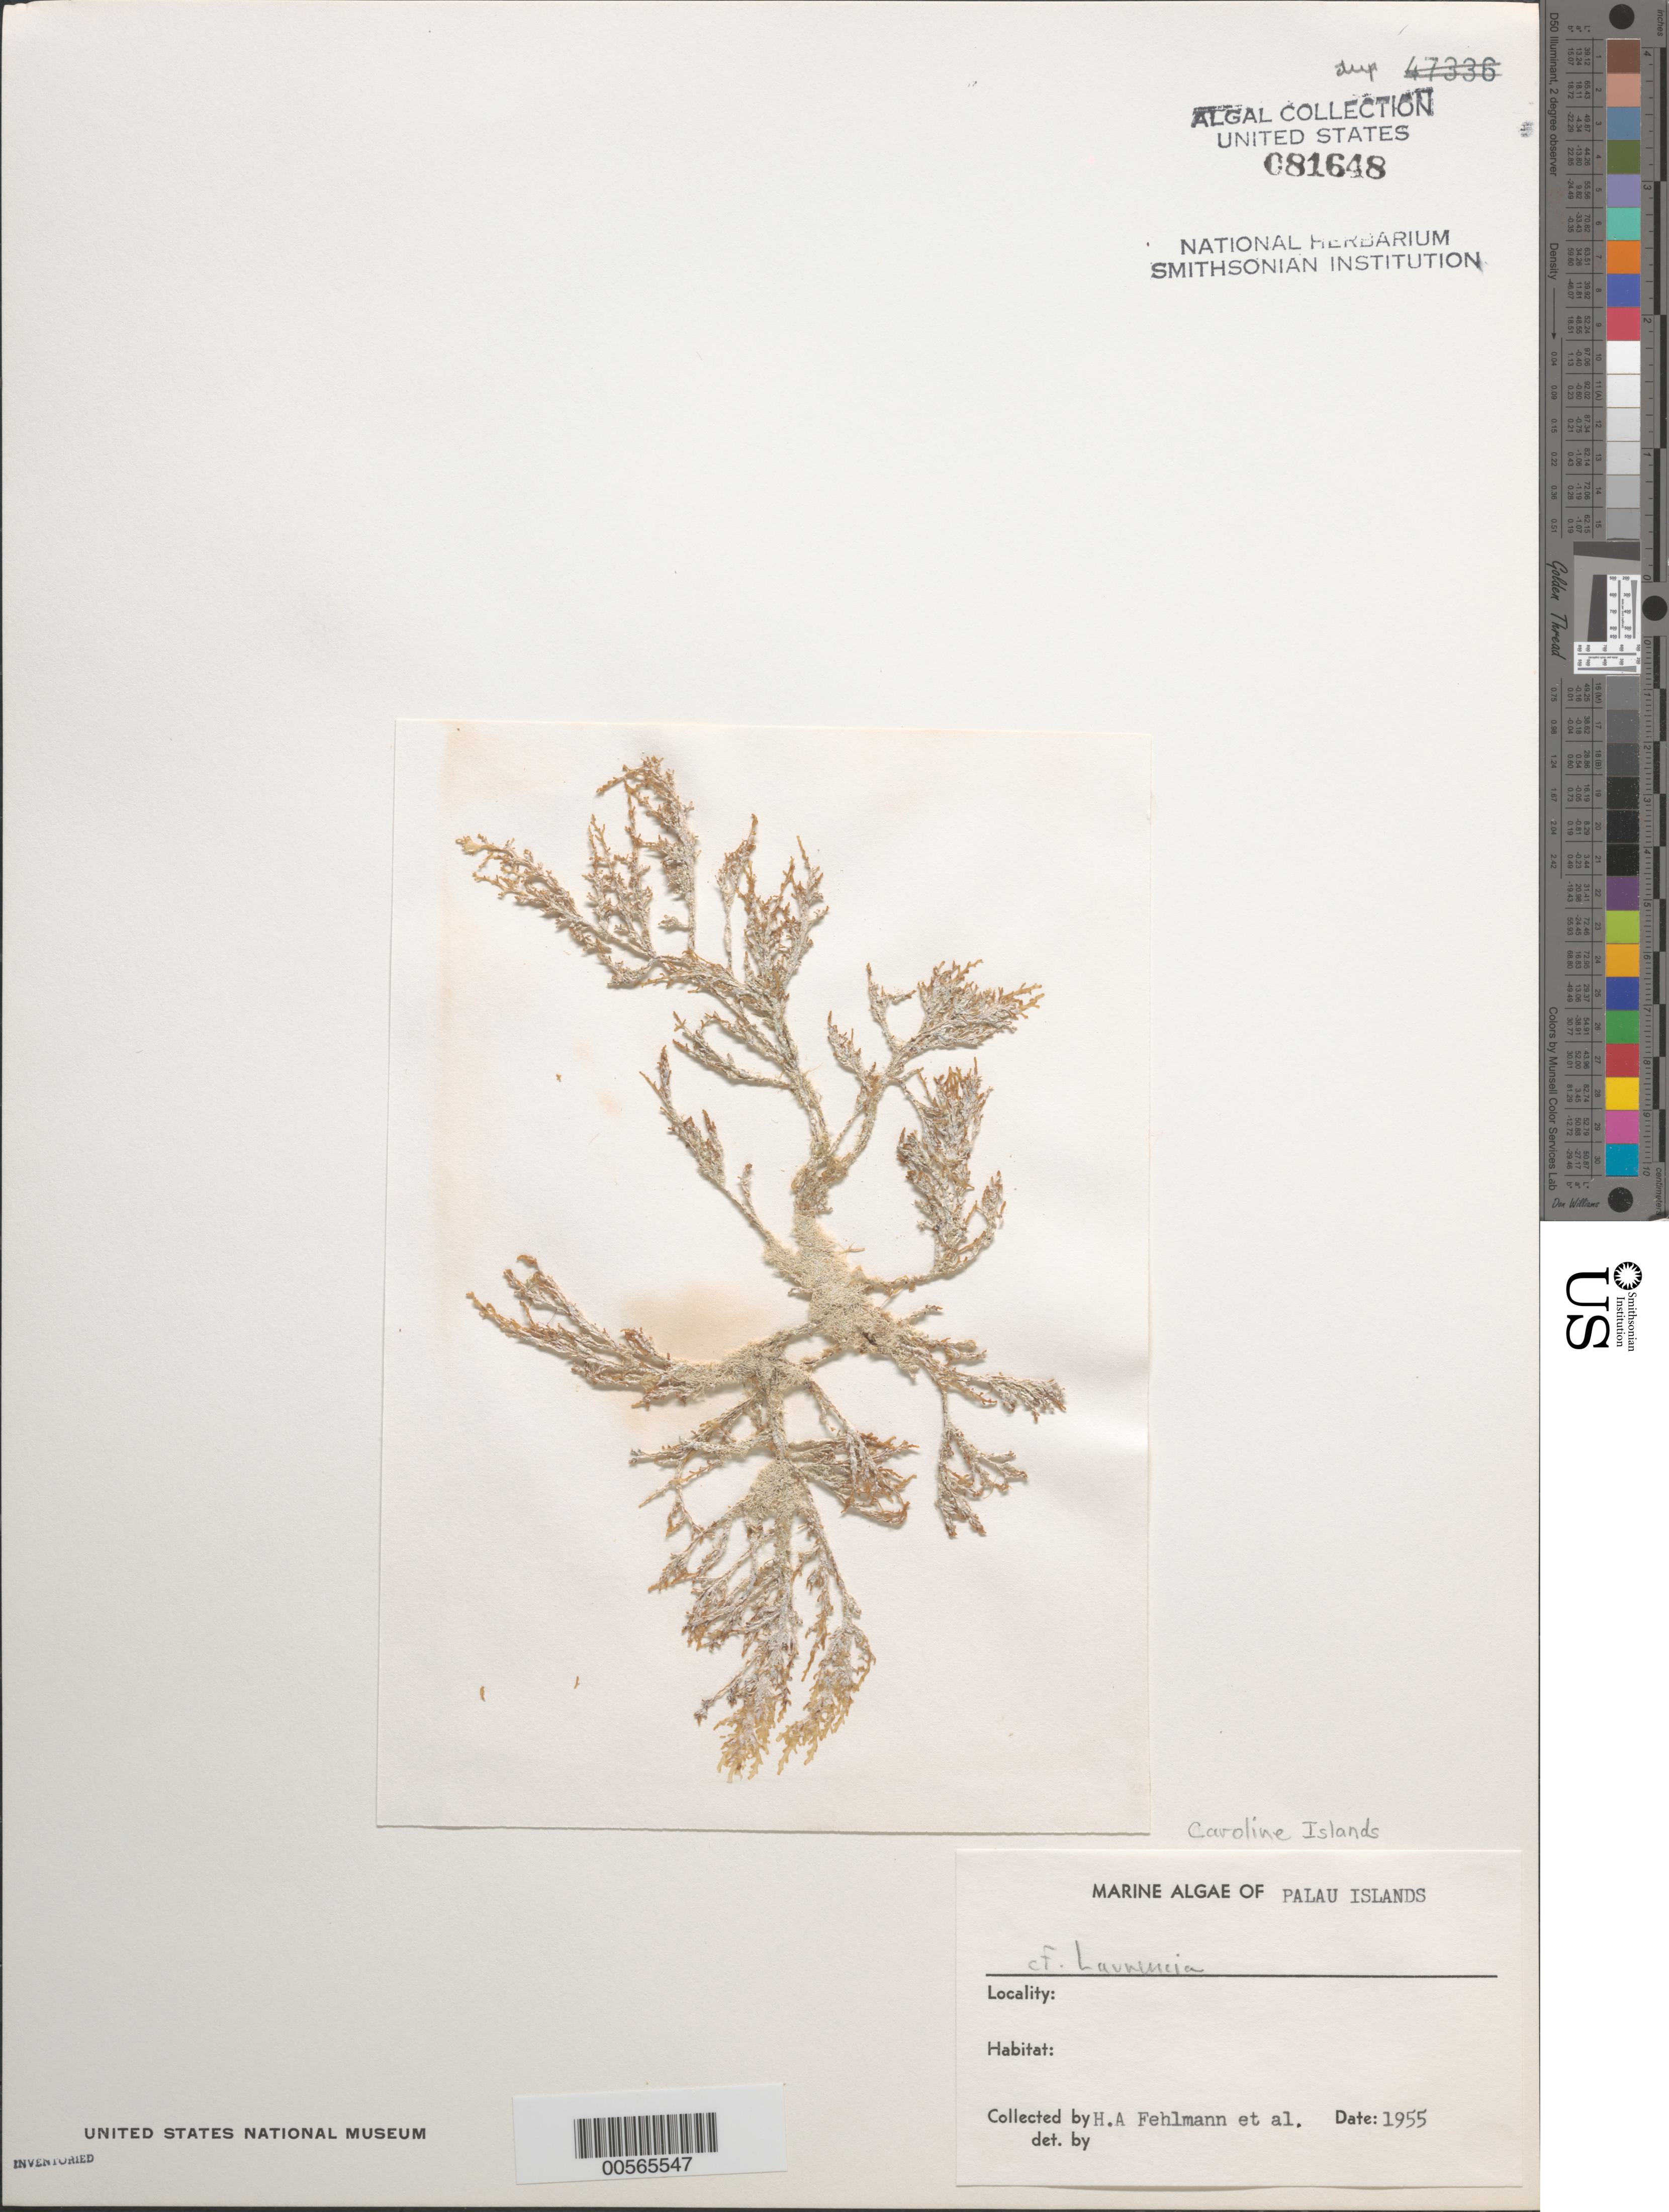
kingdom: Plantae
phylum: Rhodophyta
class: Florideophyceae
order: Ceramiales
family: Rhodomelaceae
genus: Laurencia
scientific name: Laurencia sp.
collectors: H. Fehlmann et al.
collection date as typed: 1955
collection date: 1955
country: Palau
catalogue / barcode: US 81648